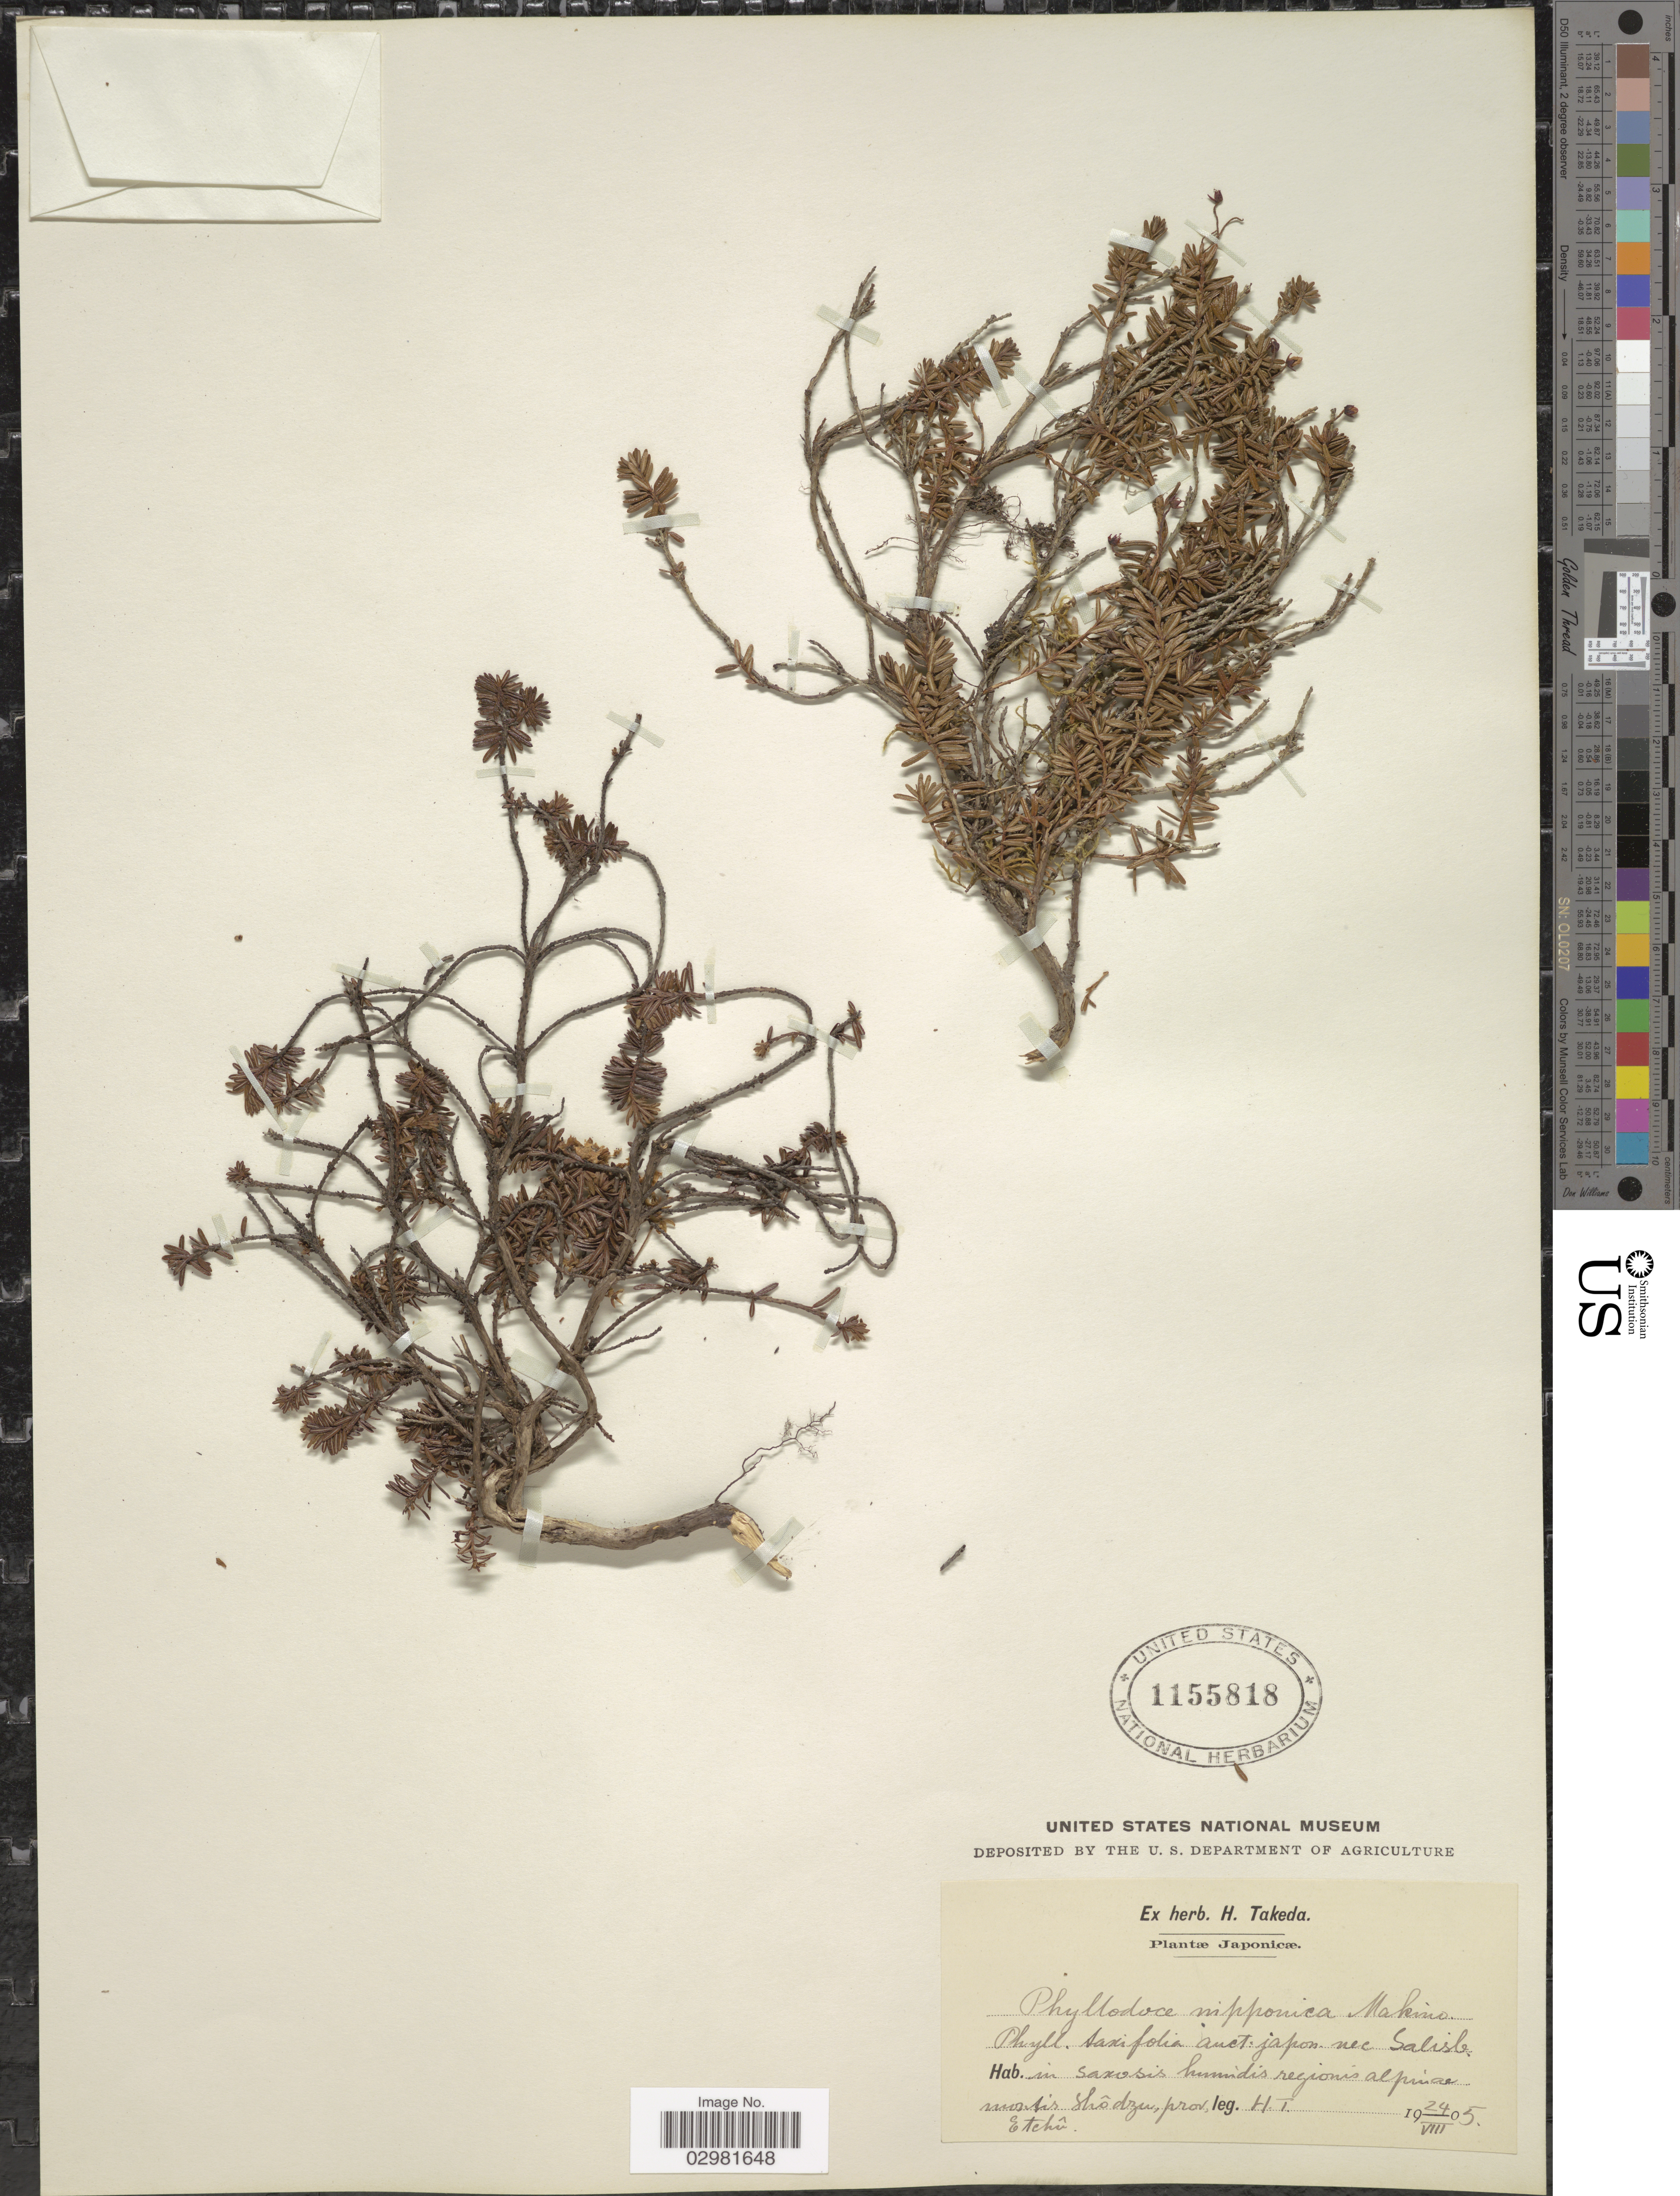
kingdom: Plantae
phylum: Tracheophyta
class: Magnoliopsida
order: Ericales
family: Ericaceae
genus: Phyllodoce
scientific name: Phyllodoce nipponica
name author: Makino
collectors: H. Takeda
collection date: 1905-08-24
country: Japan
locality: In saxosis humidis regionis alpinae montis Shôdzu, prov. Etchû.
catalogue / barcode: US 1155818